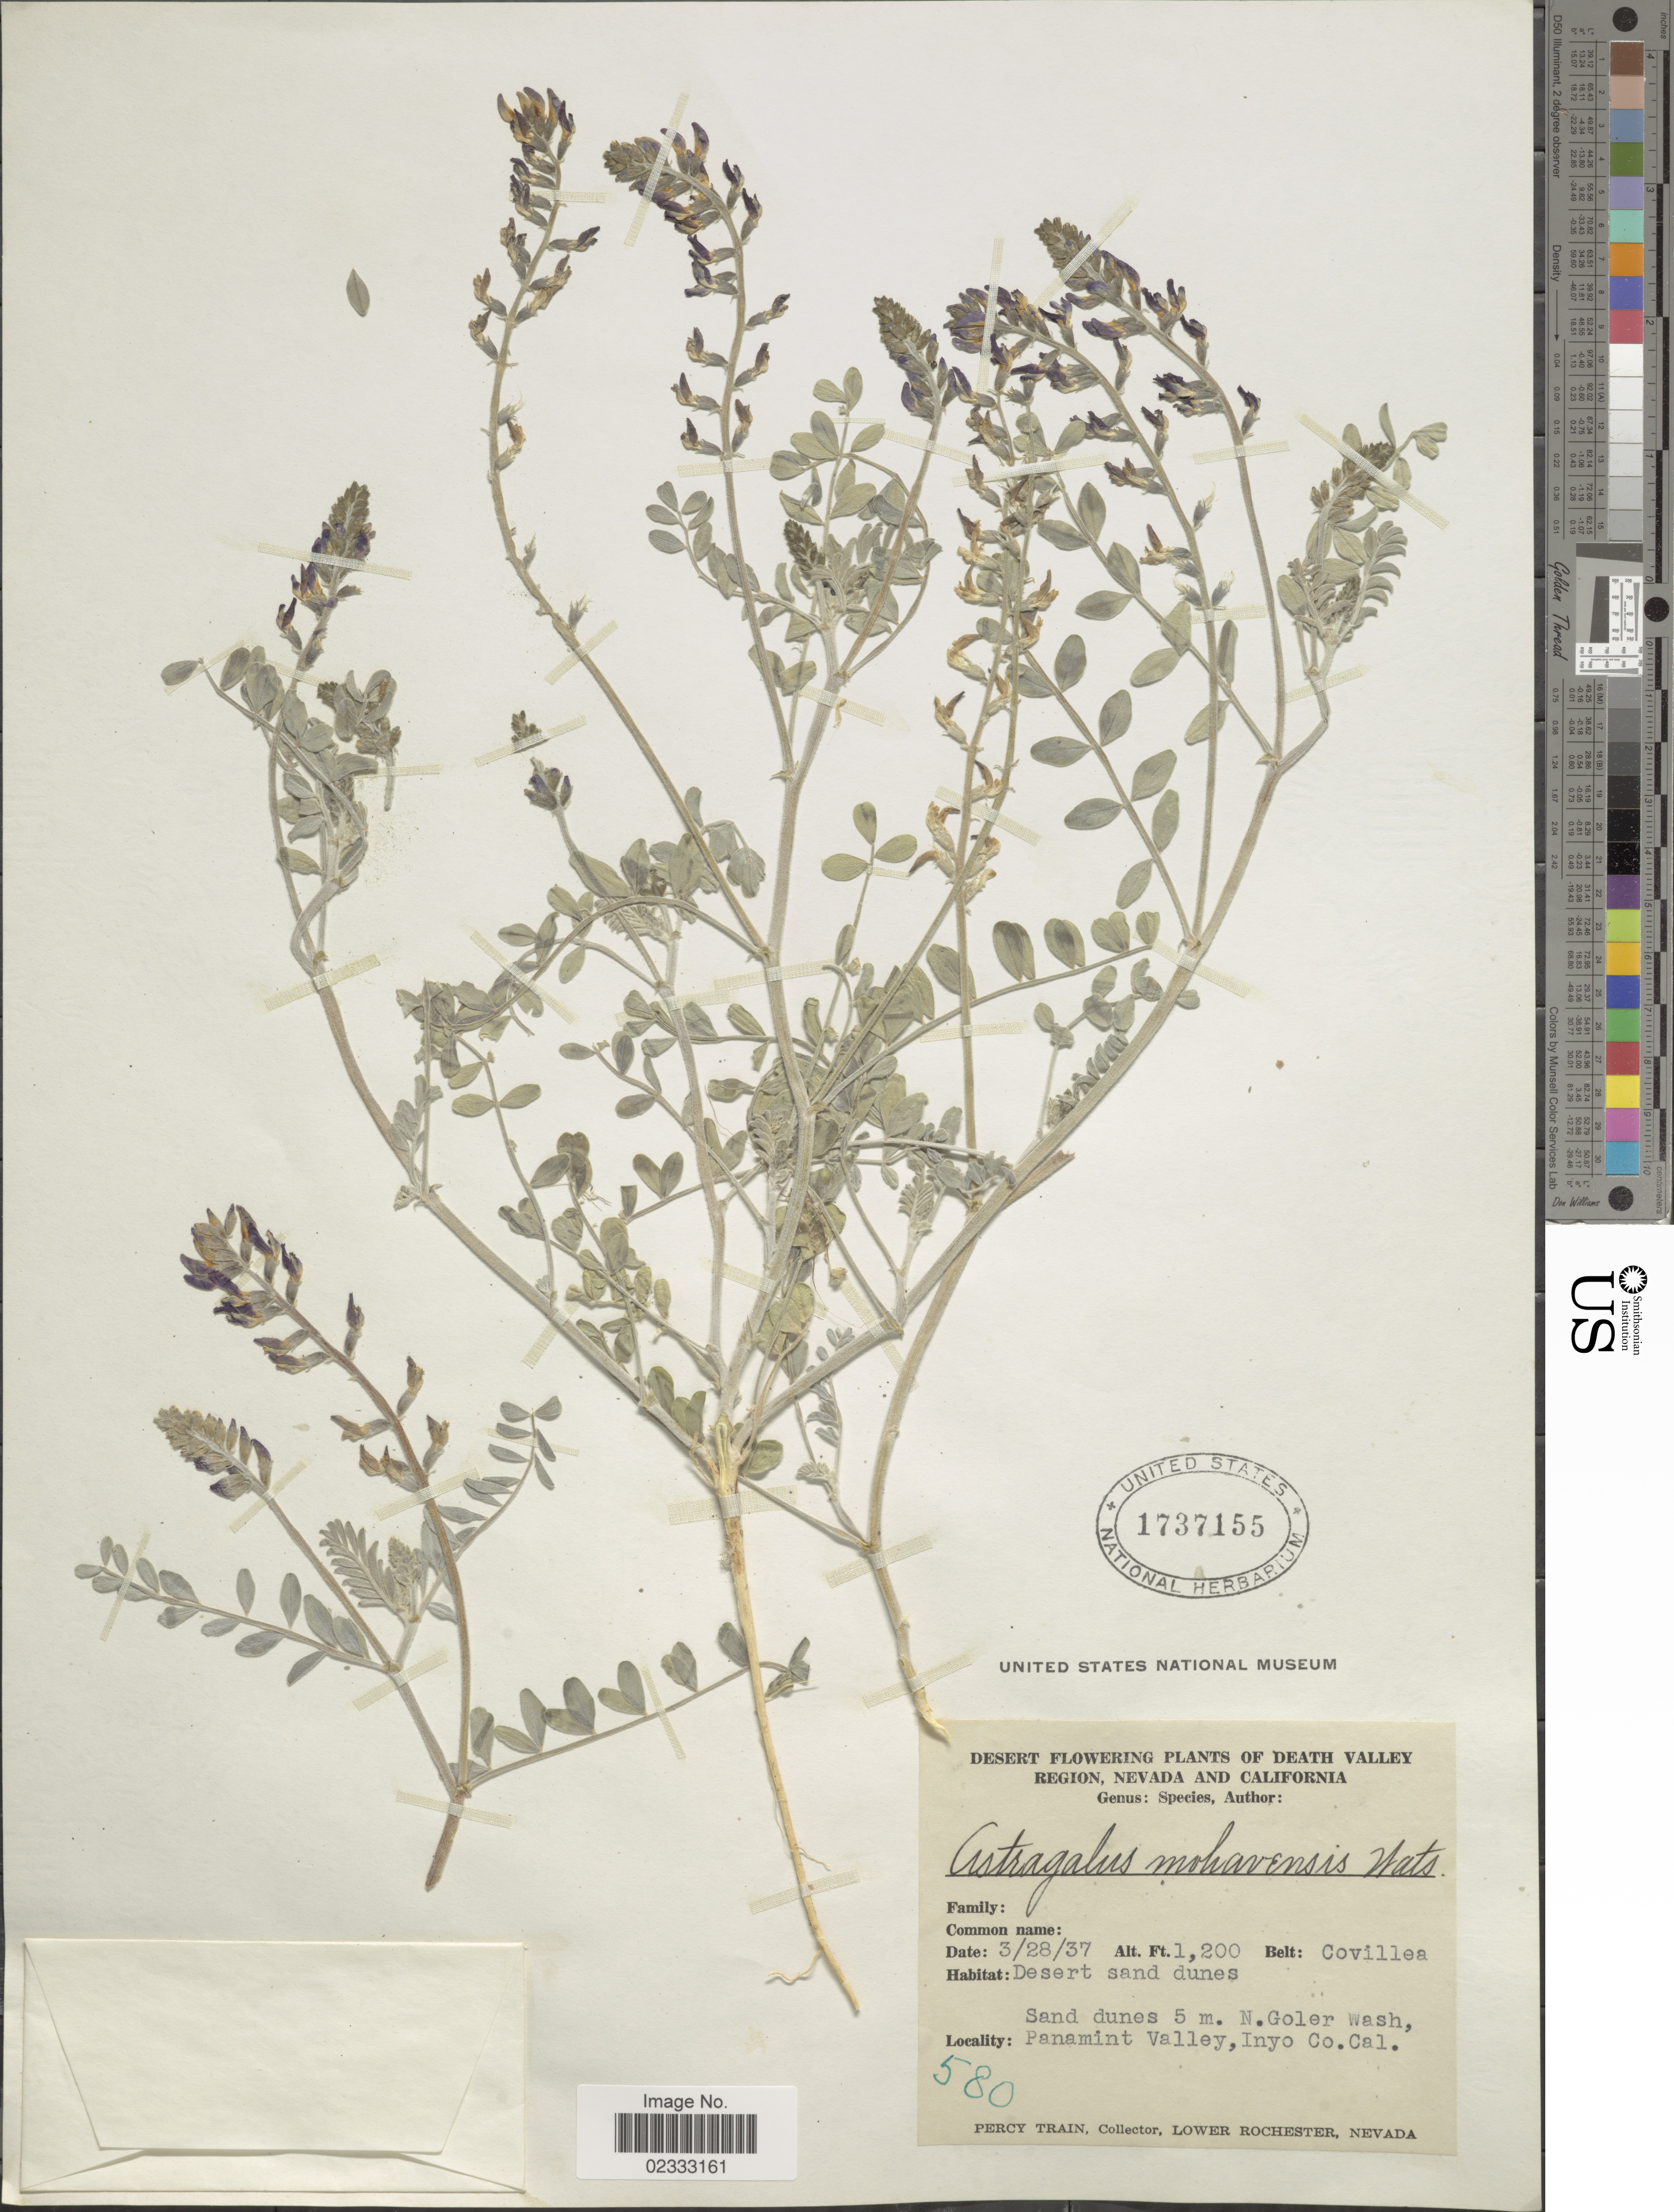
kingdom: Plantae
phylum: Tracheophyta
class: Magnoliopsida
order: Fabales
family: Fabaceae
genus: Astragalus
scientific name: Astragalus mojavensis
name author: S. Watson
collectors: P. Train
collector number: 580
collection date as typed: Transcribed d/m/y: 28/3/37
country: United States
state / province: California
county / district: Inyo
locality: Sand dunes 5 m. N. Goler wash, Panamint Valley, Inyo Co. Cal.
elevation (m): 366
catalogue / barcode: US 1737155